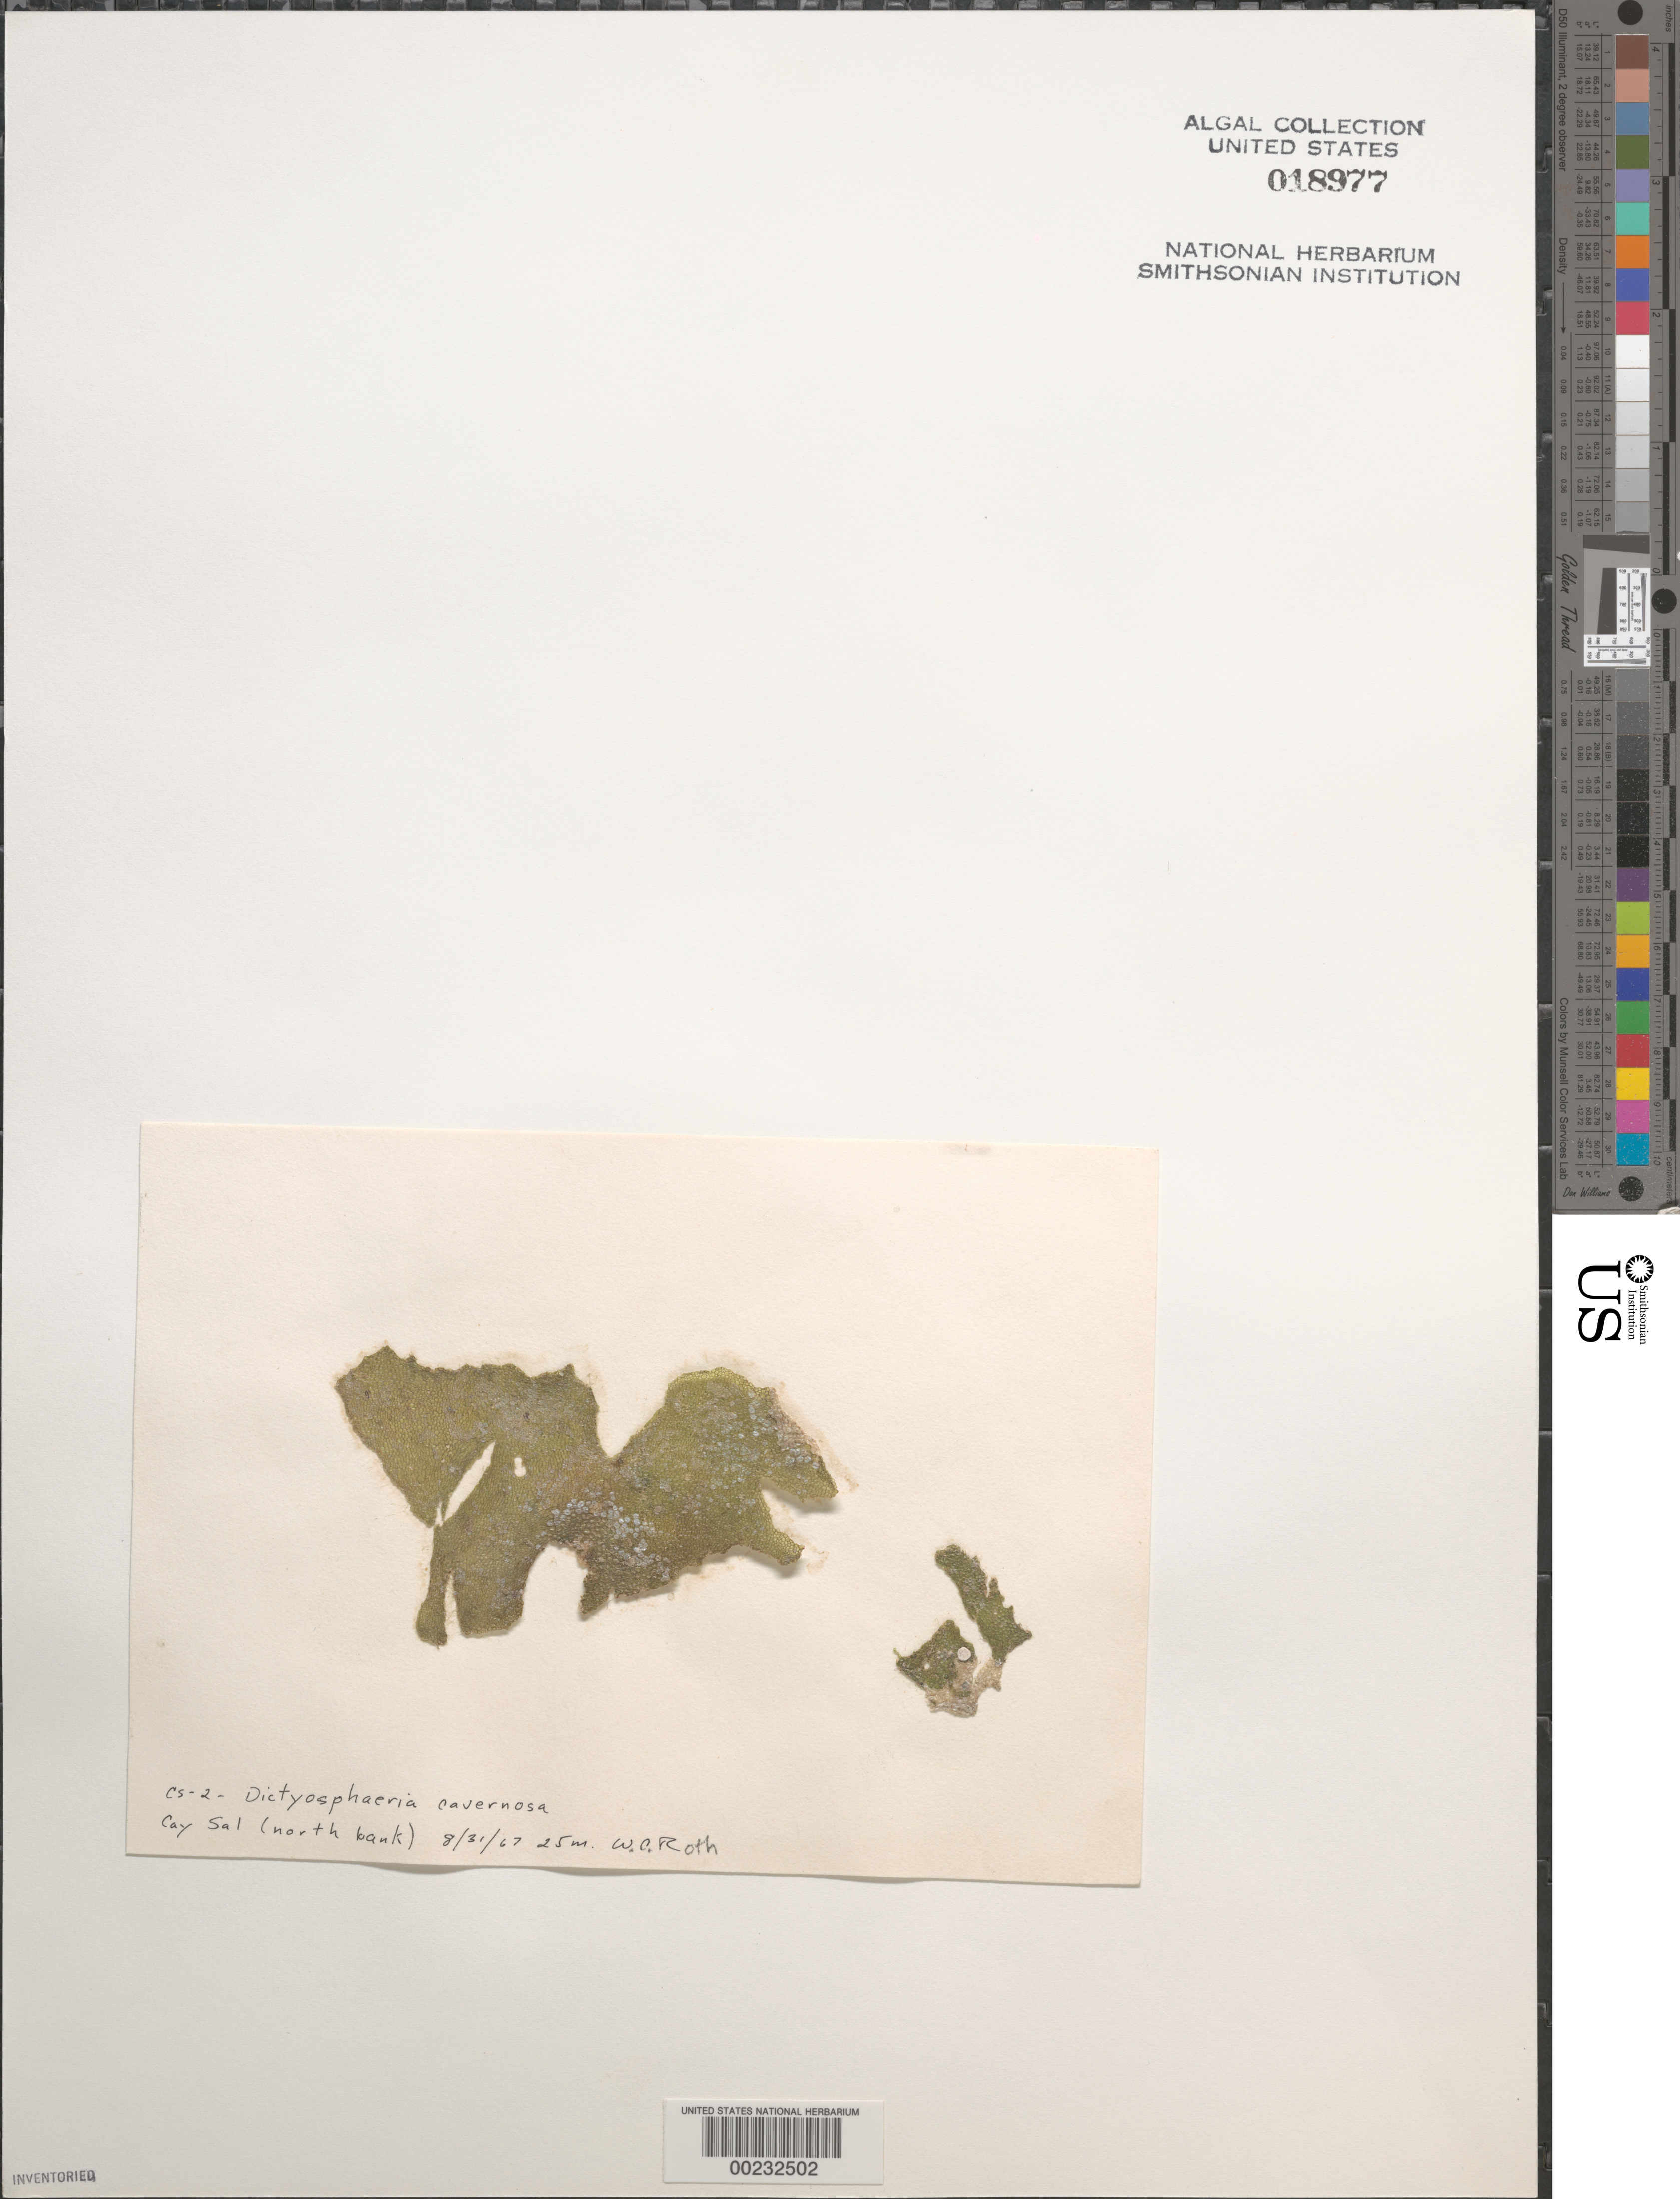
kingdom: Plantae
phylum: Chlorophyta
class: Ulvophyceae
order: Siphonocladales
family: Siphonocladaceae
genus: Dictyosphaeria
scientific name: Dictyosphaeria cavernosa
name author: (Forssk.) Børgesen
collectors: W. C. Roth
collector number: Cs-2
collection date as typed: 31 Aug 1967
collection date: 1967-08-31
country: Bahamas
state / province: Anguilla Cays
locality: Cay sal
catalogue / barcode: US 18977